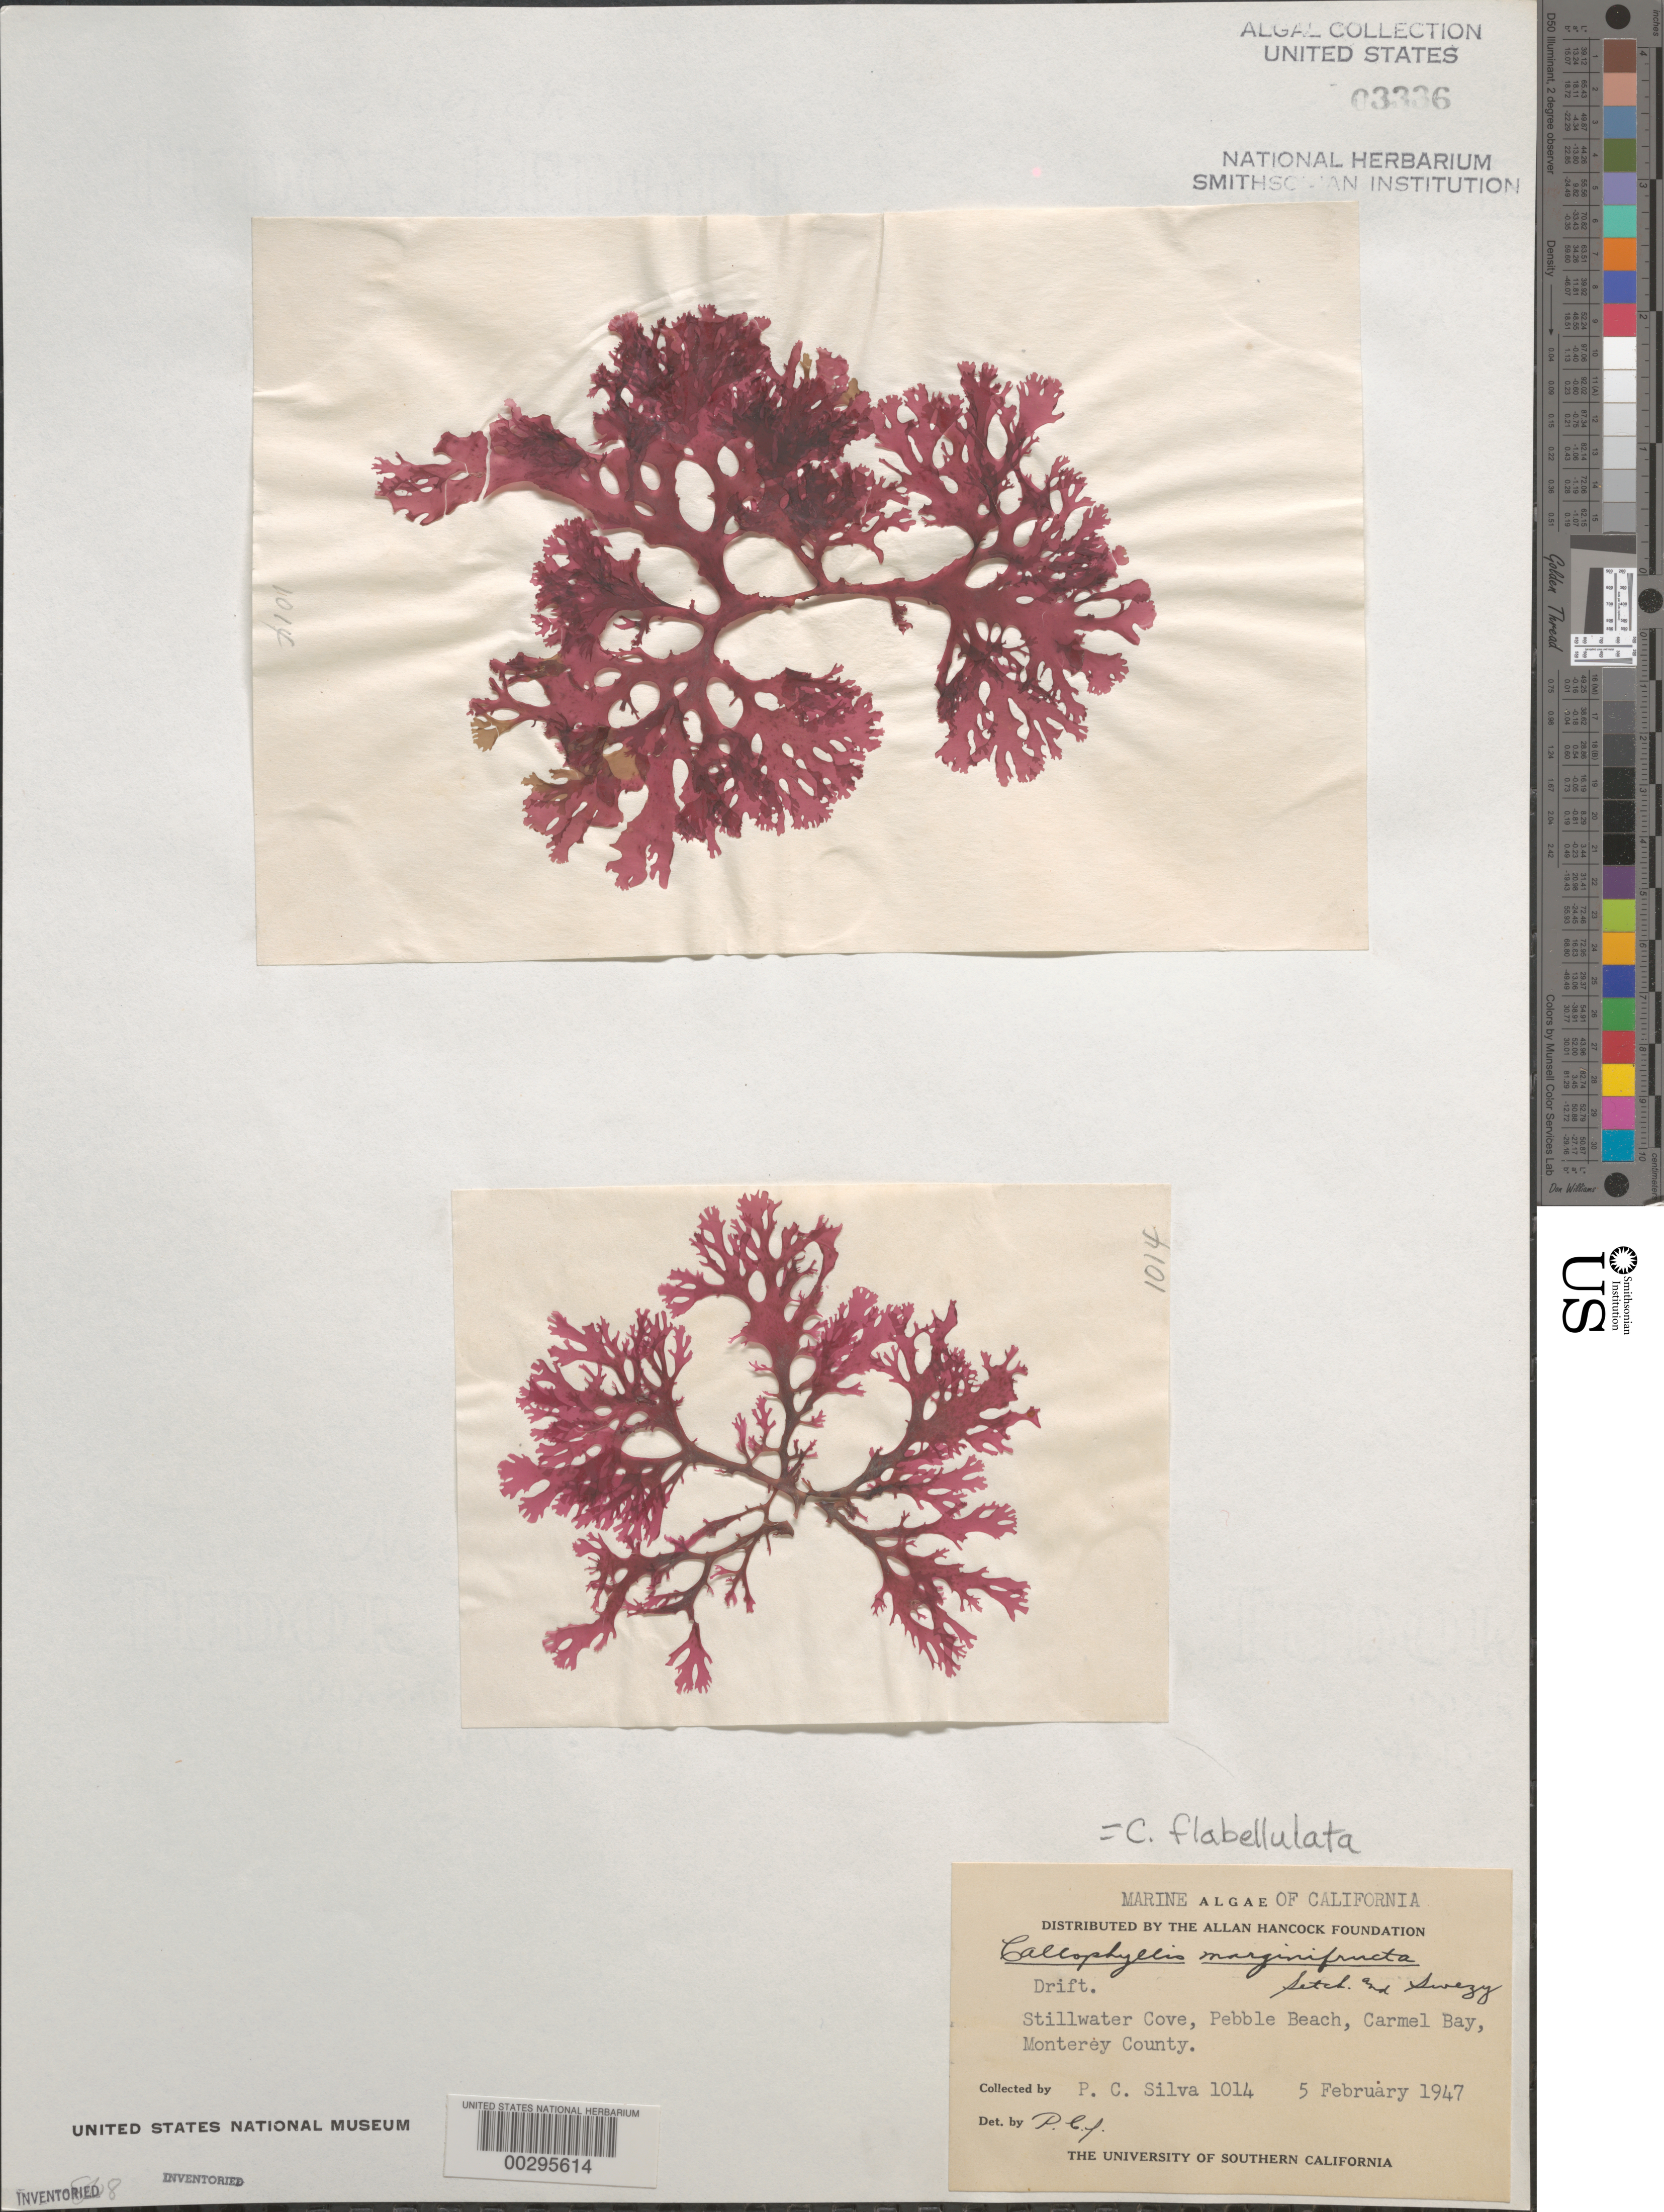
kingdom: Plantae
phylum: Rhodophyta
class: Florideophyceae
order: Gigartinales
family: Kallymeniaceae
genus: Callophyllis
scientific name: Callophyllis flabellulata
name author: Harv.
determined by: Silva, P. C.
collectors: P. C. Silva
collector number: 1014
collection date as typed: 05 Feb 1947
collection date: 1947-02-05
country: United States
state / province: California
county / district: Monterey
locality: Stillwater Cove, Pebble Beach, Carmel Bay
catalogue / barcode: US 3336